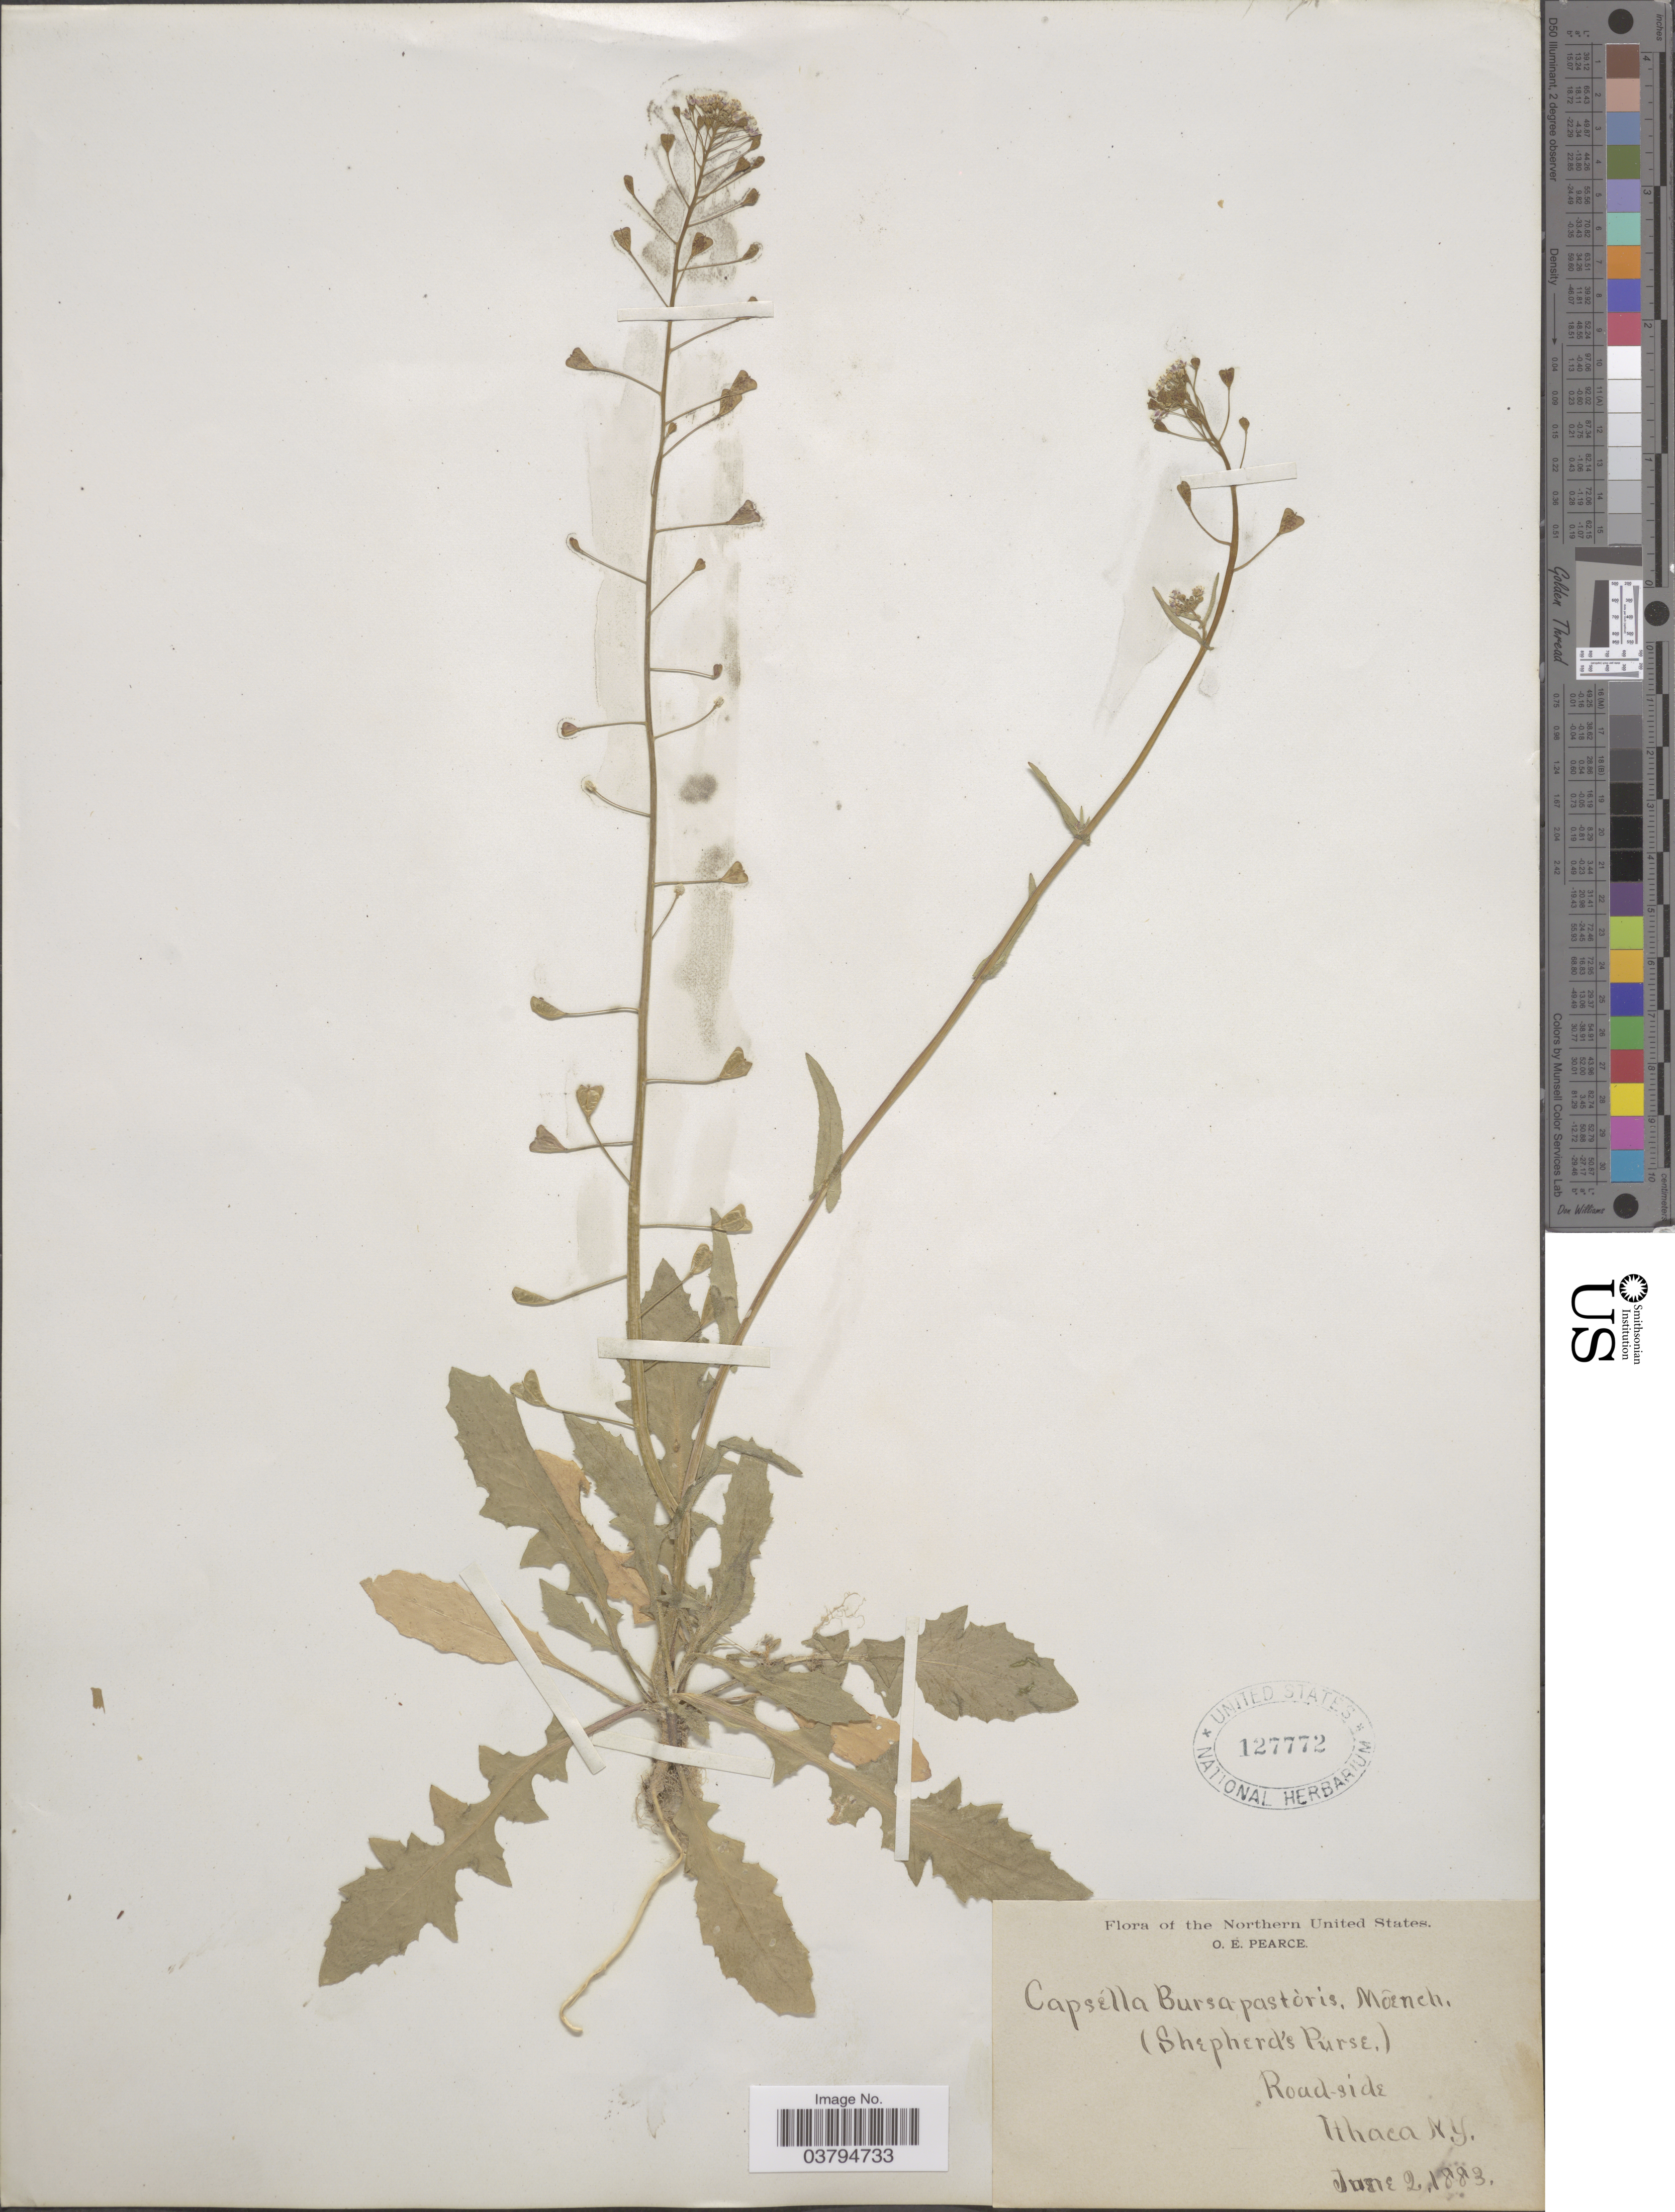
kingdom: Plantae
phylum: Tracheophyta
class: Magnoliopsida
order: Brassicales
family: Brassicaceae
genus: Capsella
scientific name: Capsella bursa-pastoris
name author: (L.) Medik.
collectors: O. E. Pearce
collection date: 1883-06-02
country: United States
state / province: New York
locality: Northern United States. Road-side. Ithaca.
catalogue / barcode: US 127772